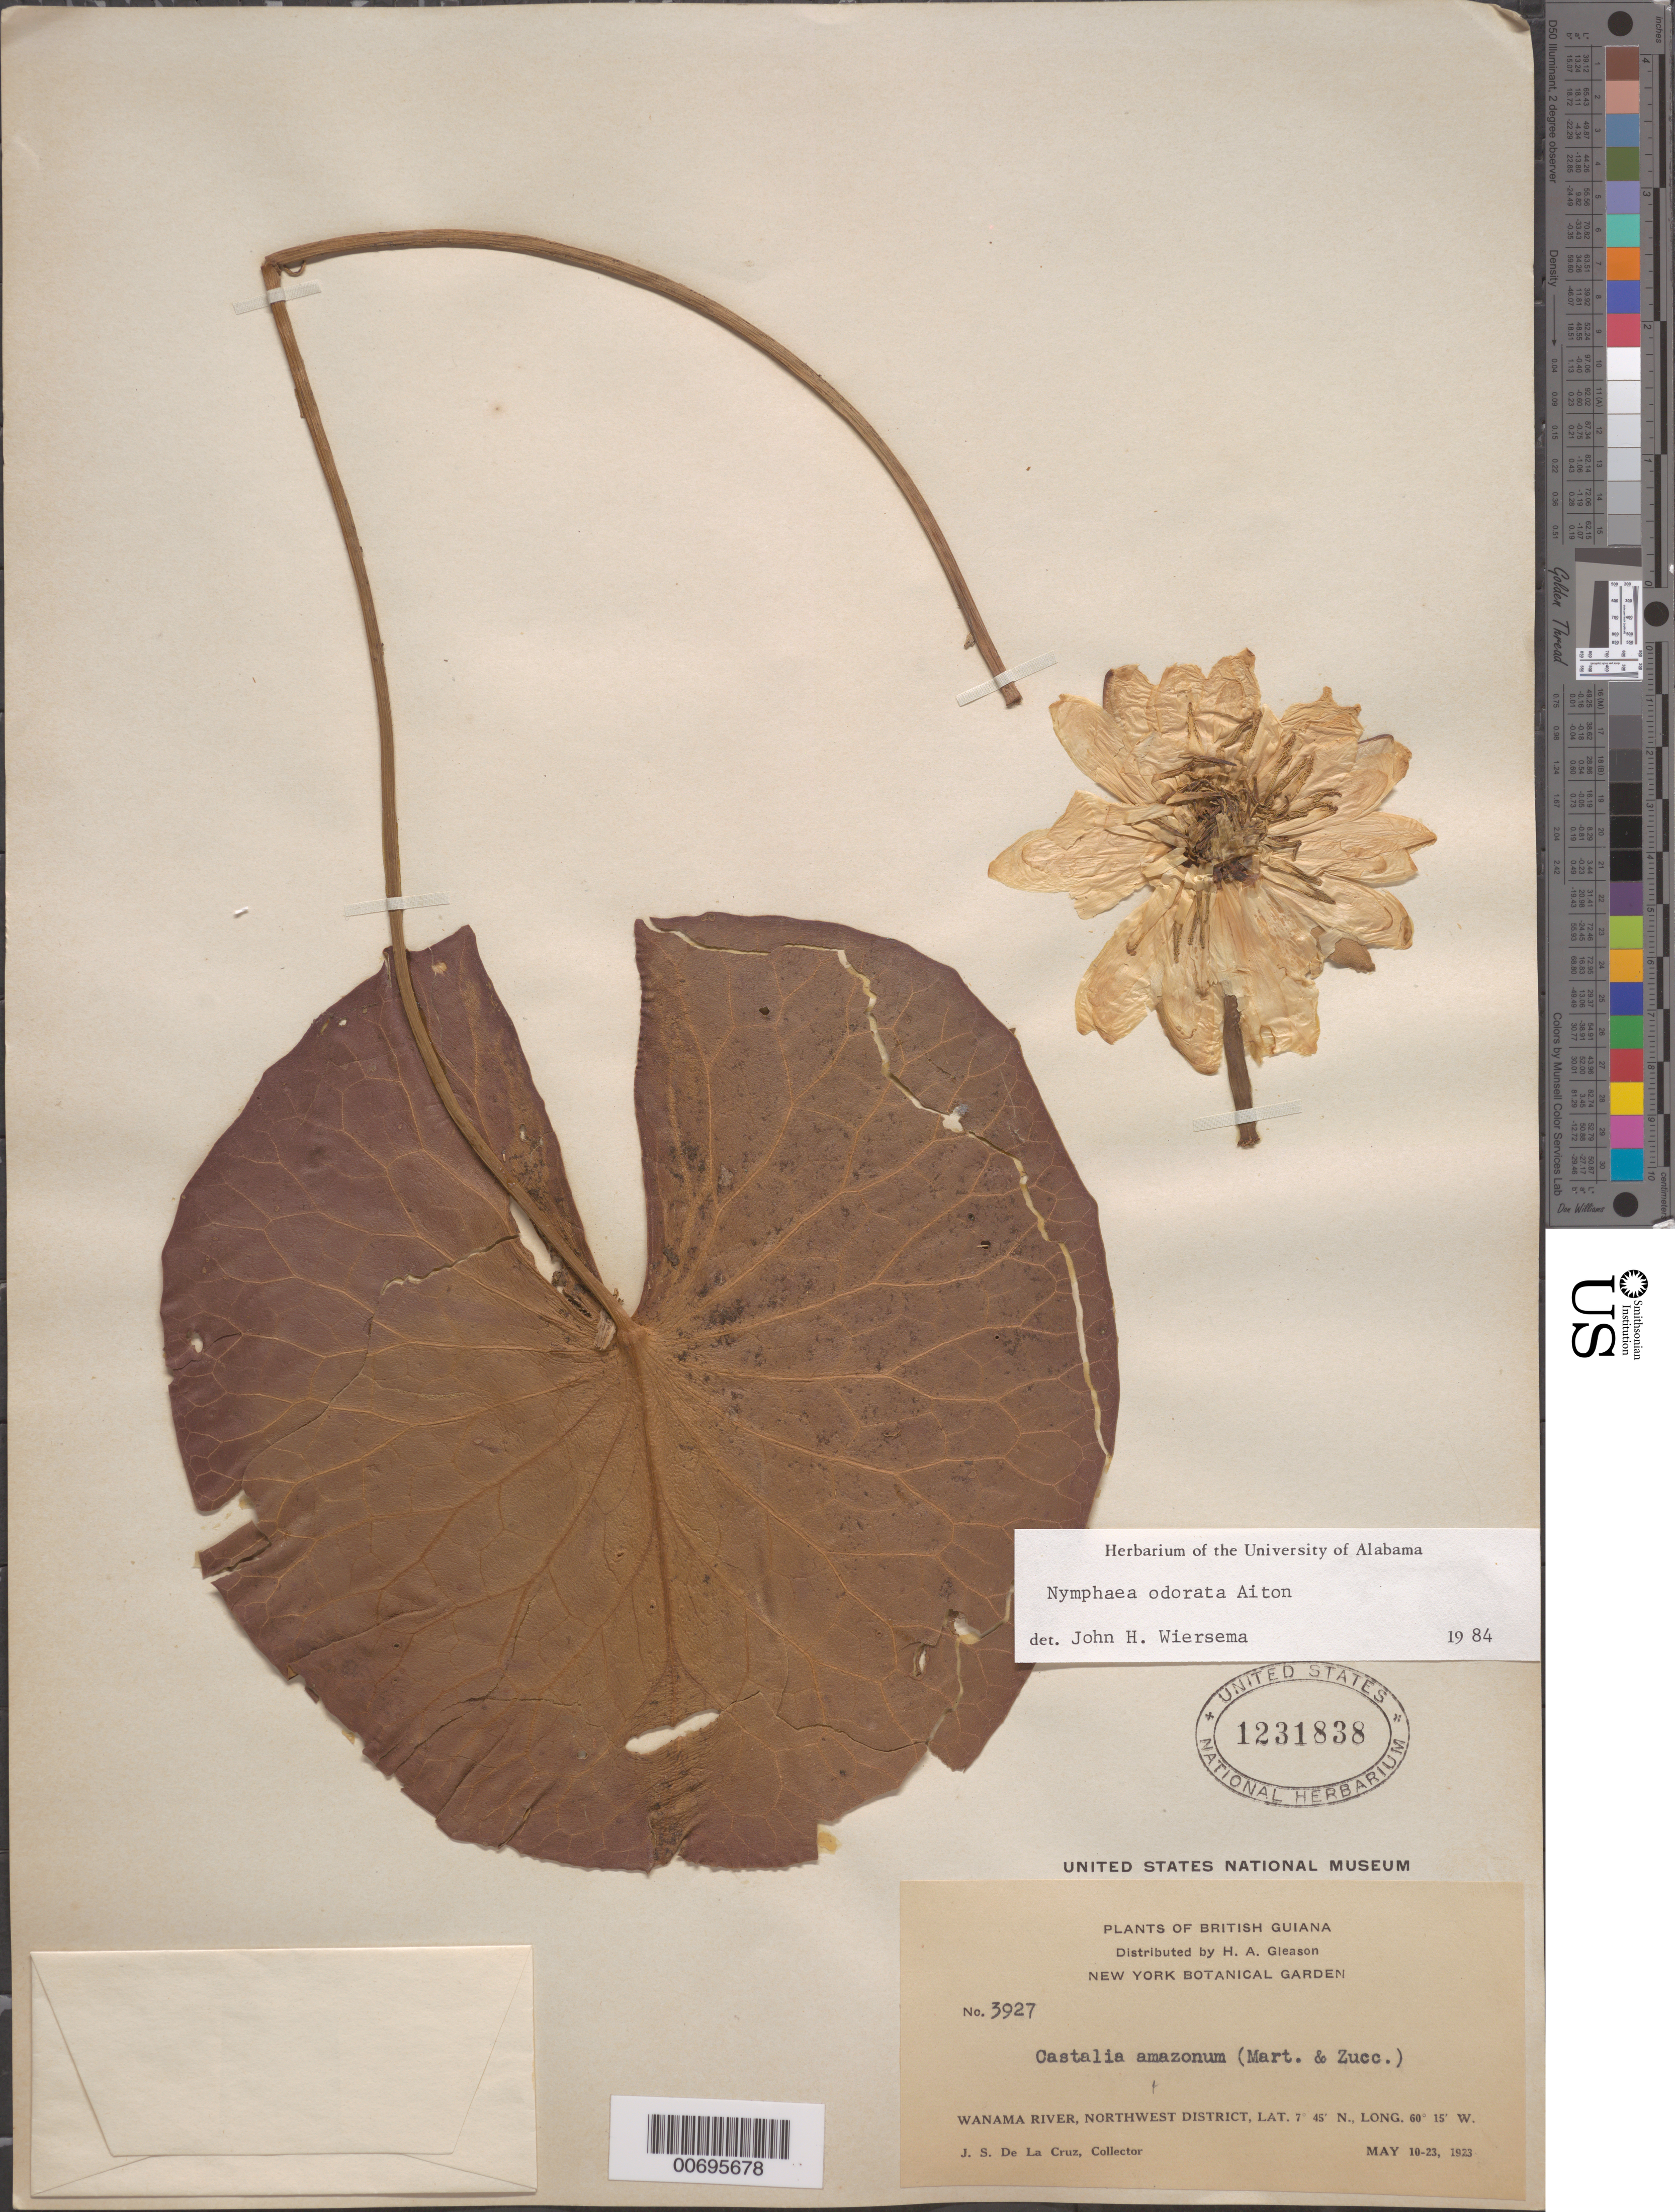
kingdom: Plantae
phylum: Tracheophyta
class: Magnoliopsida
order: Nymphaeales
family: Nymphaeaceae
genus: Nymphaea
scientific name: Nymphaea odorata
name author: Aiton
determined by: Wiersema, John H.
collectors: J. S. de la Cruz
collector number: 3927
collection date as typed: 10-May-23 to 23-May-23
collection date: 1923-05-10/1923-05-23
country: Guyana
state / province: Barima-Waini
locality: Wanama R., NW District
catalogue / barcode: US 1231838